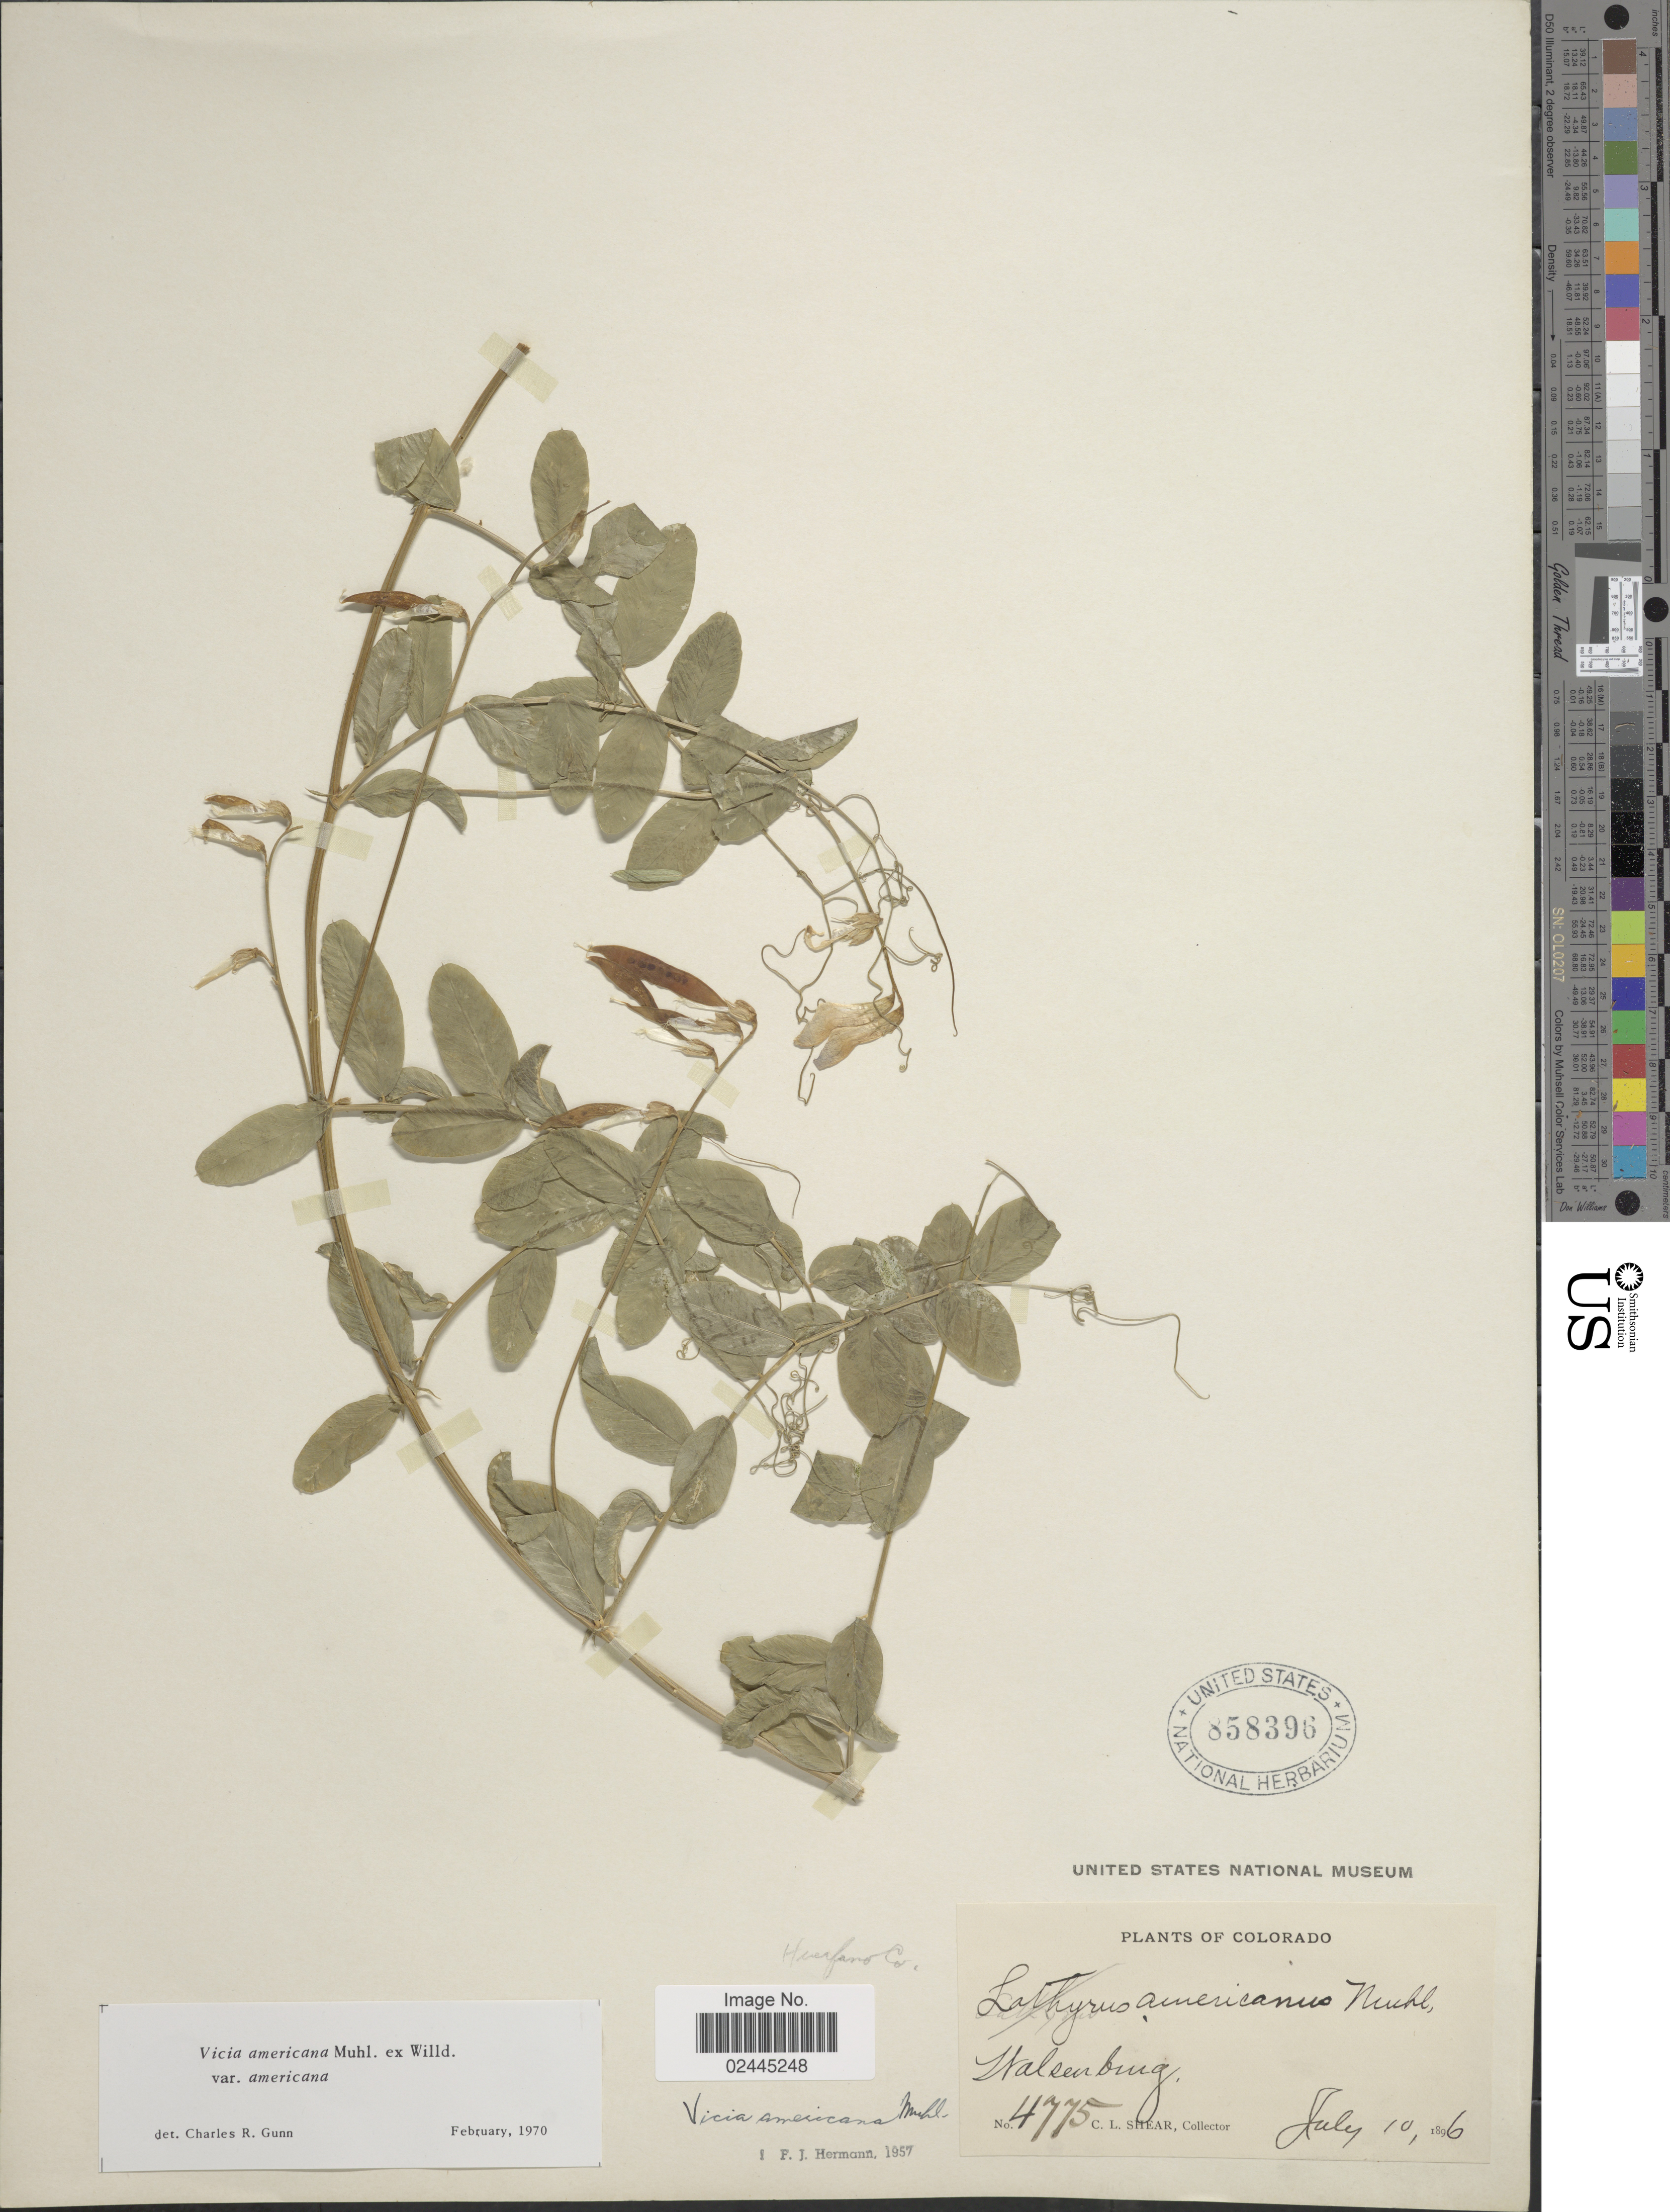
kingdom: Plantae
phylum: Tracheophyta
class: Magnoliopsida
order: Fabales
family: Fabaceae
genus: Vicia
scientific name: Vicia americana var. americana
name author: Muhl. ex Willd.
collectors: C. L. Shear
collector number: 4775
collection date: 1896-07-10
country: United States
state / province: Colorado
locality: Walsenburg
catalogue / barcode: US 858396